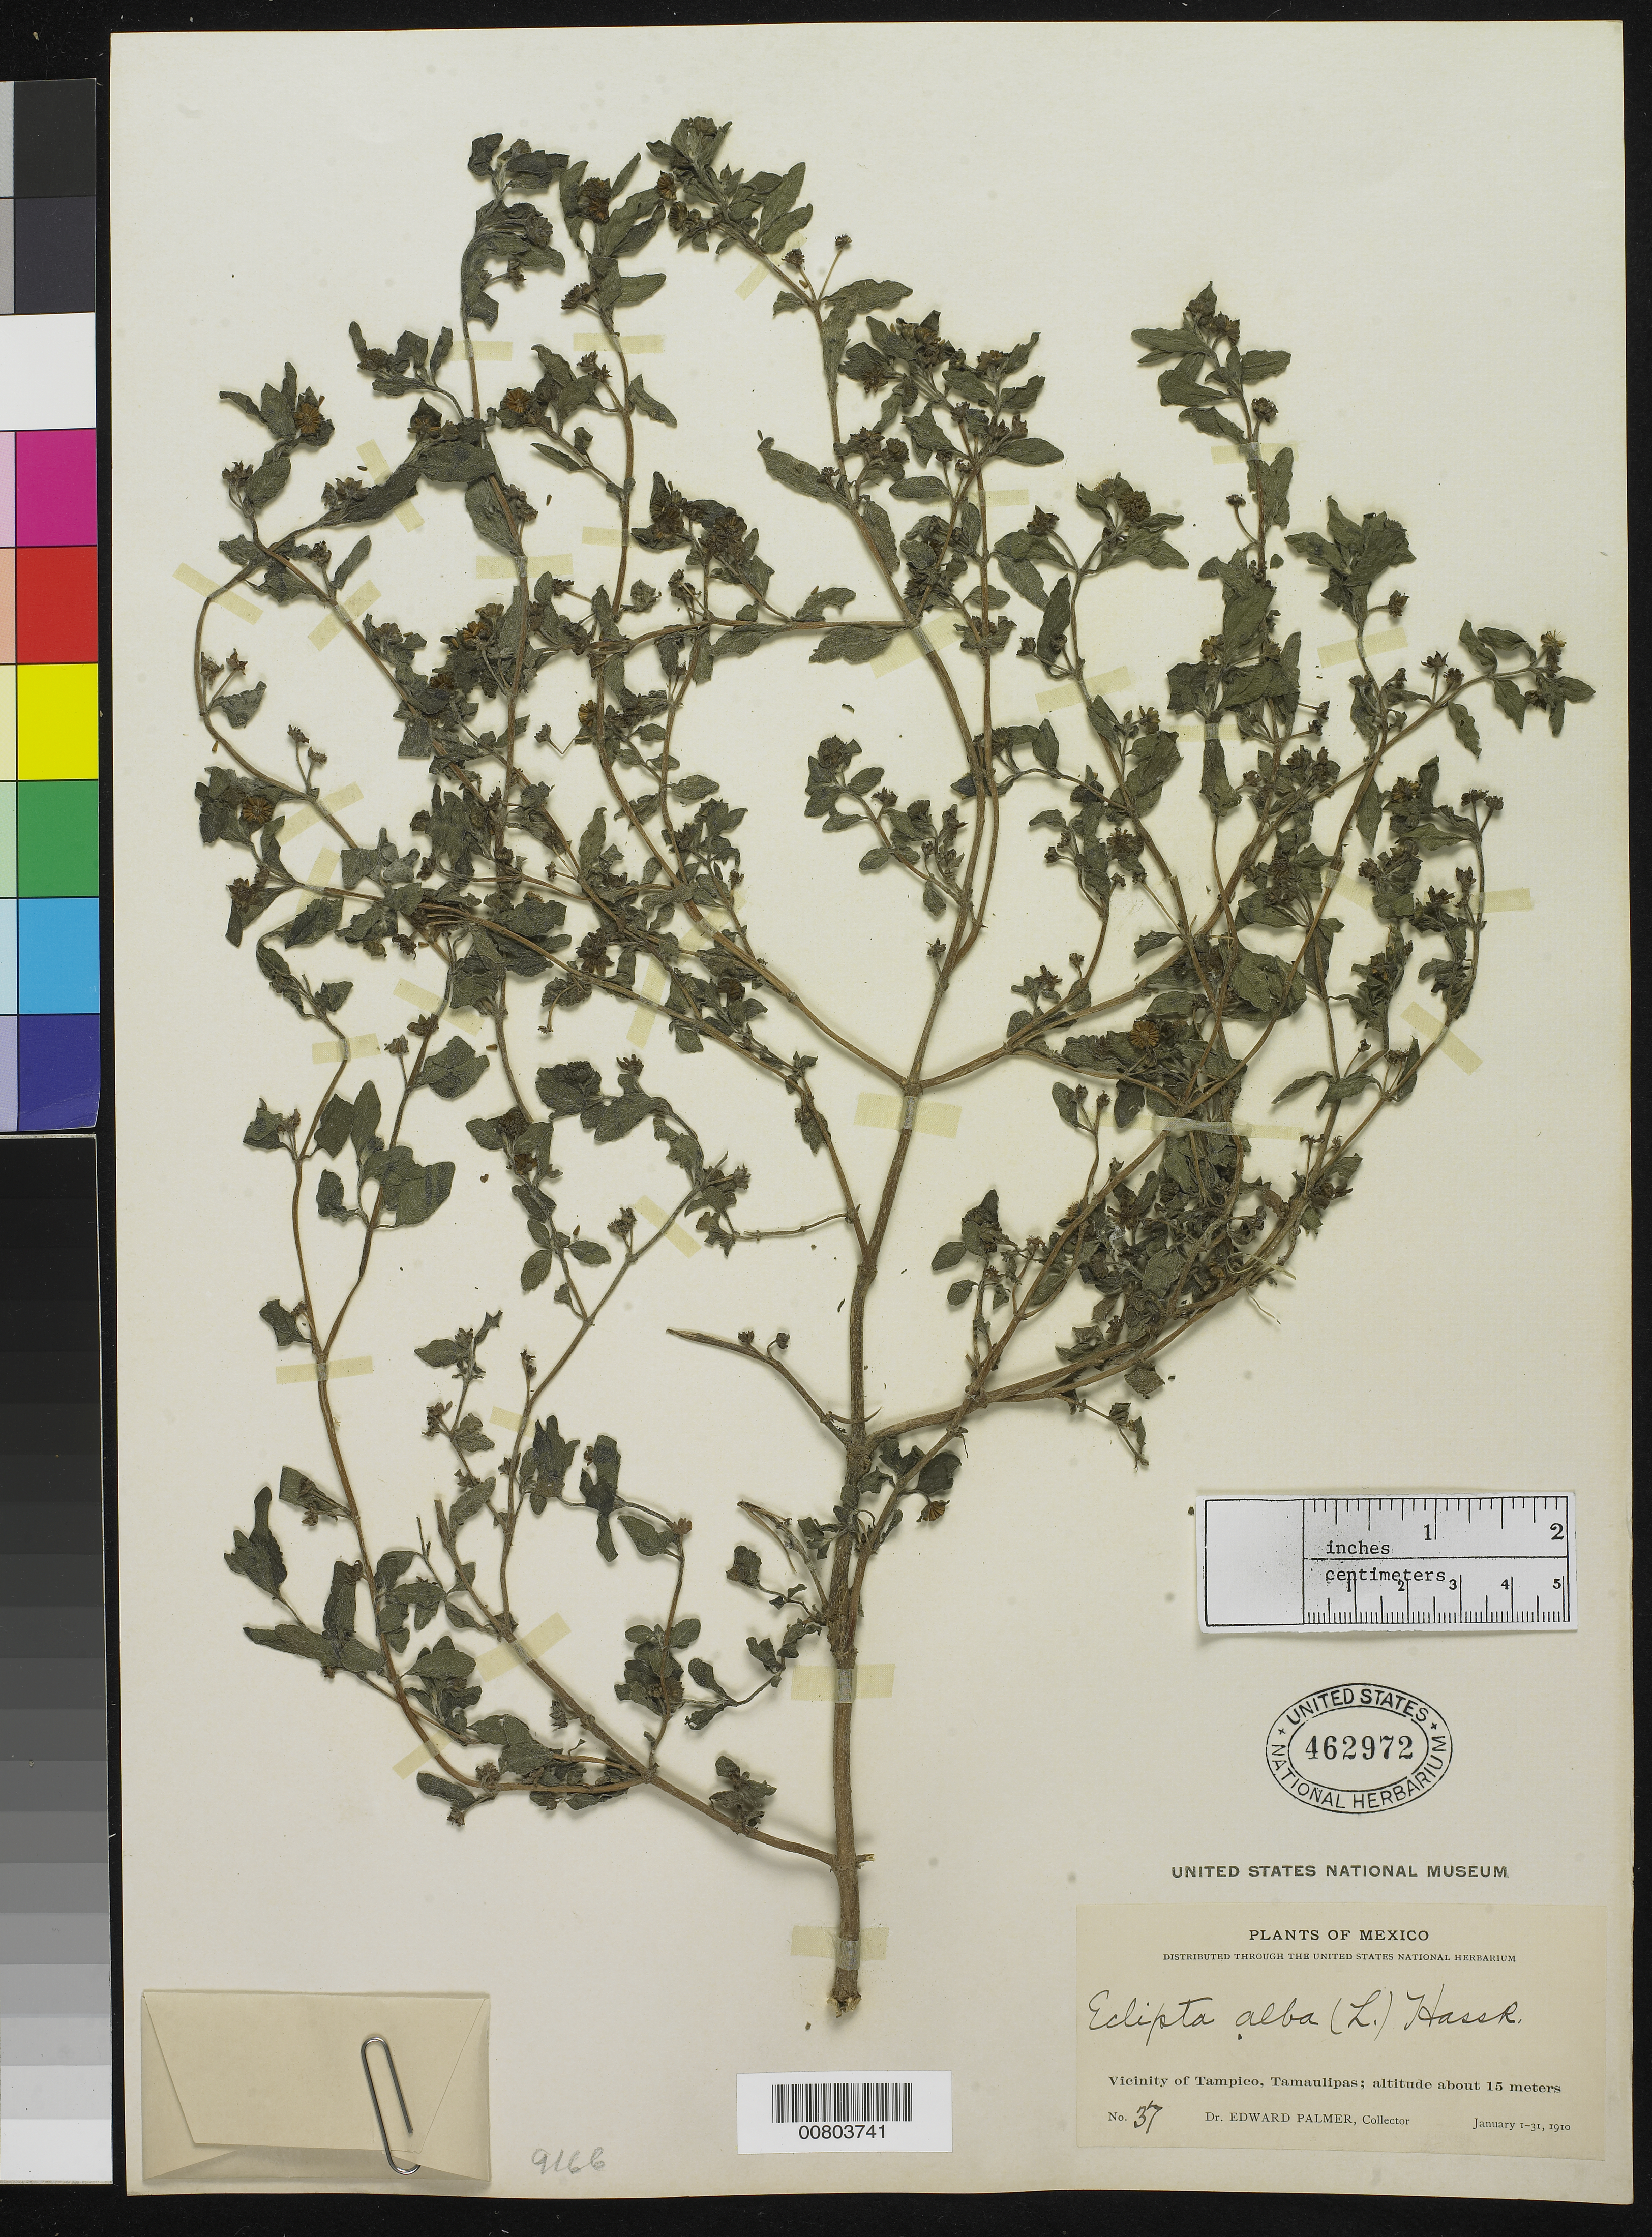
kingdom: Plantae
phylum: Tracheophyta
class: Magnoliopsida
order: Asterales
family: Asteraceae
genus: Eclipta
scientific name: Eclipta alba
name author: (L.) Hassk.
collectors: E. Palmer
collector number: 37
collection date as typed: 01 Jan 1910 to 31 Jan 1910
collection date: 1910-01-01/1910-01-31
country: Mexico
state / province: Tamaulipas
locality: Vicinity of Tampico, Tamaulipas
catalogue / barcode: US 462972